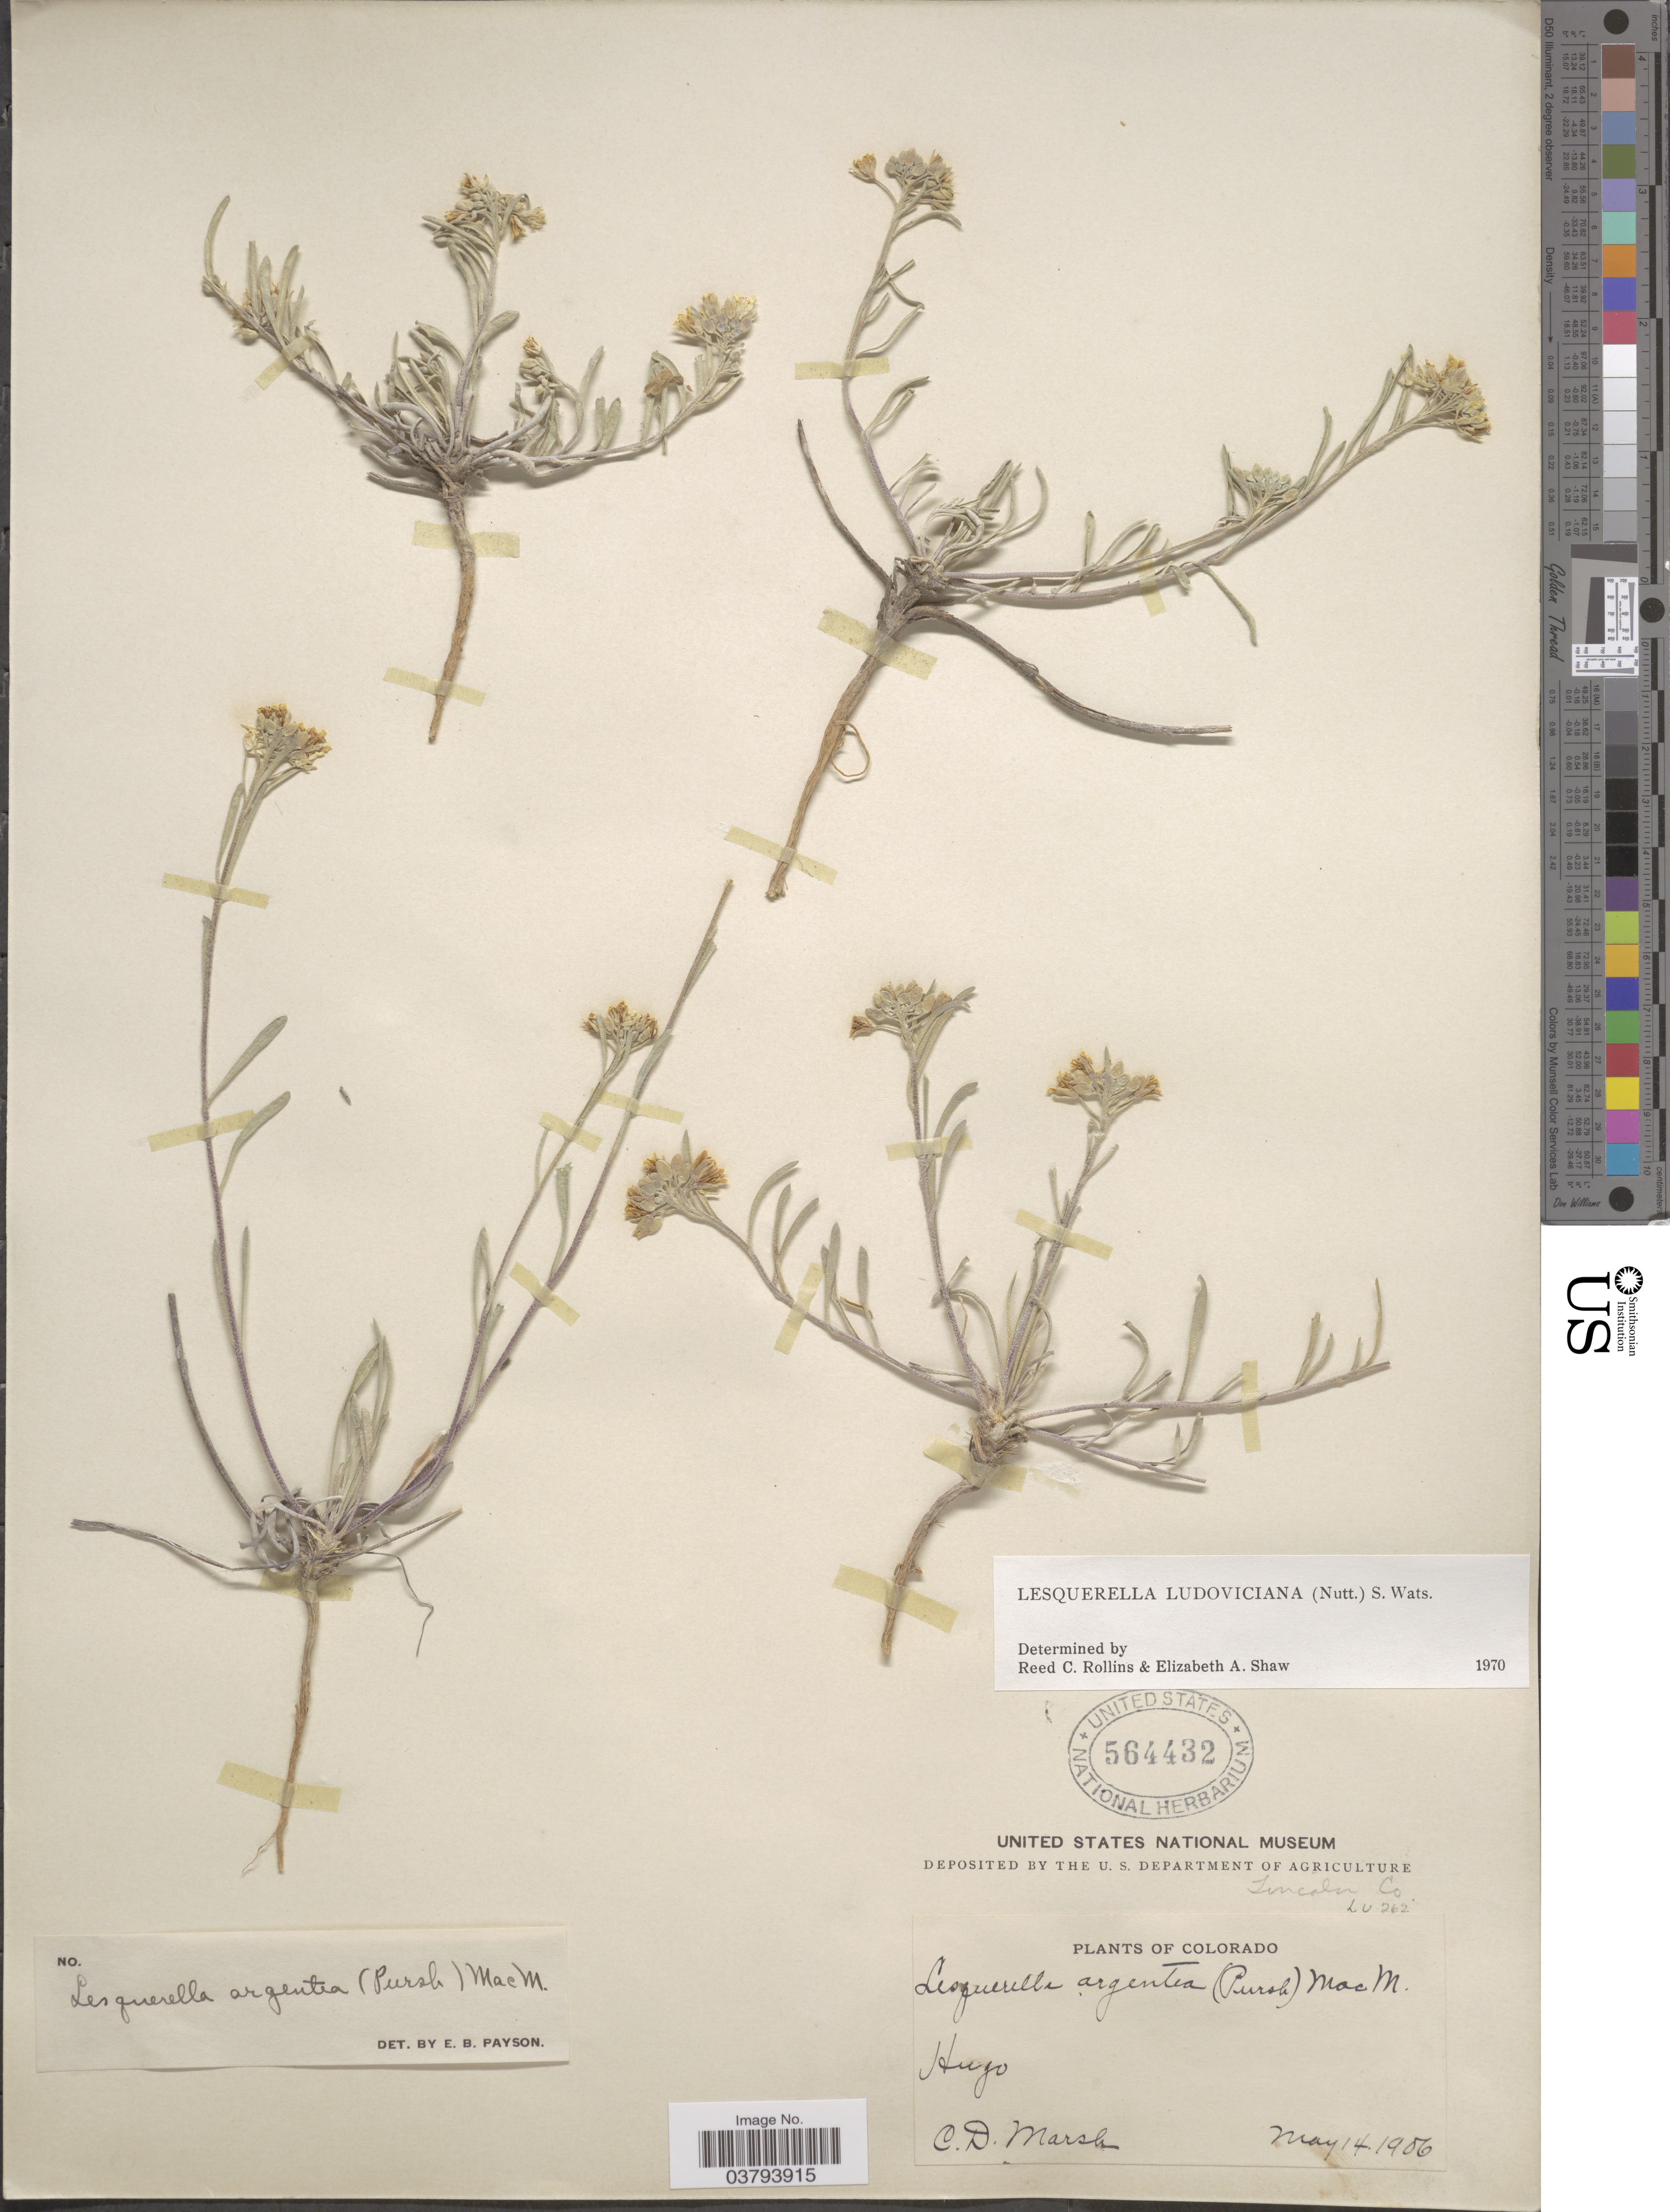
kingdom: Plantae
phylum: Tracheophyta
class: Magnoliopsida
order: Brassicales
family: Brassicaceae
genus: Lesquerella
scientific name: Lesquerella ludoviciana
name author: (Nutt.) S. Watson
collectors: C. D. Marsh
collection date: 1906-05-14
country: United States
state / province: Colorado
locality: Hugo. Lincoln Co.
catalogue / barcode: US 564432